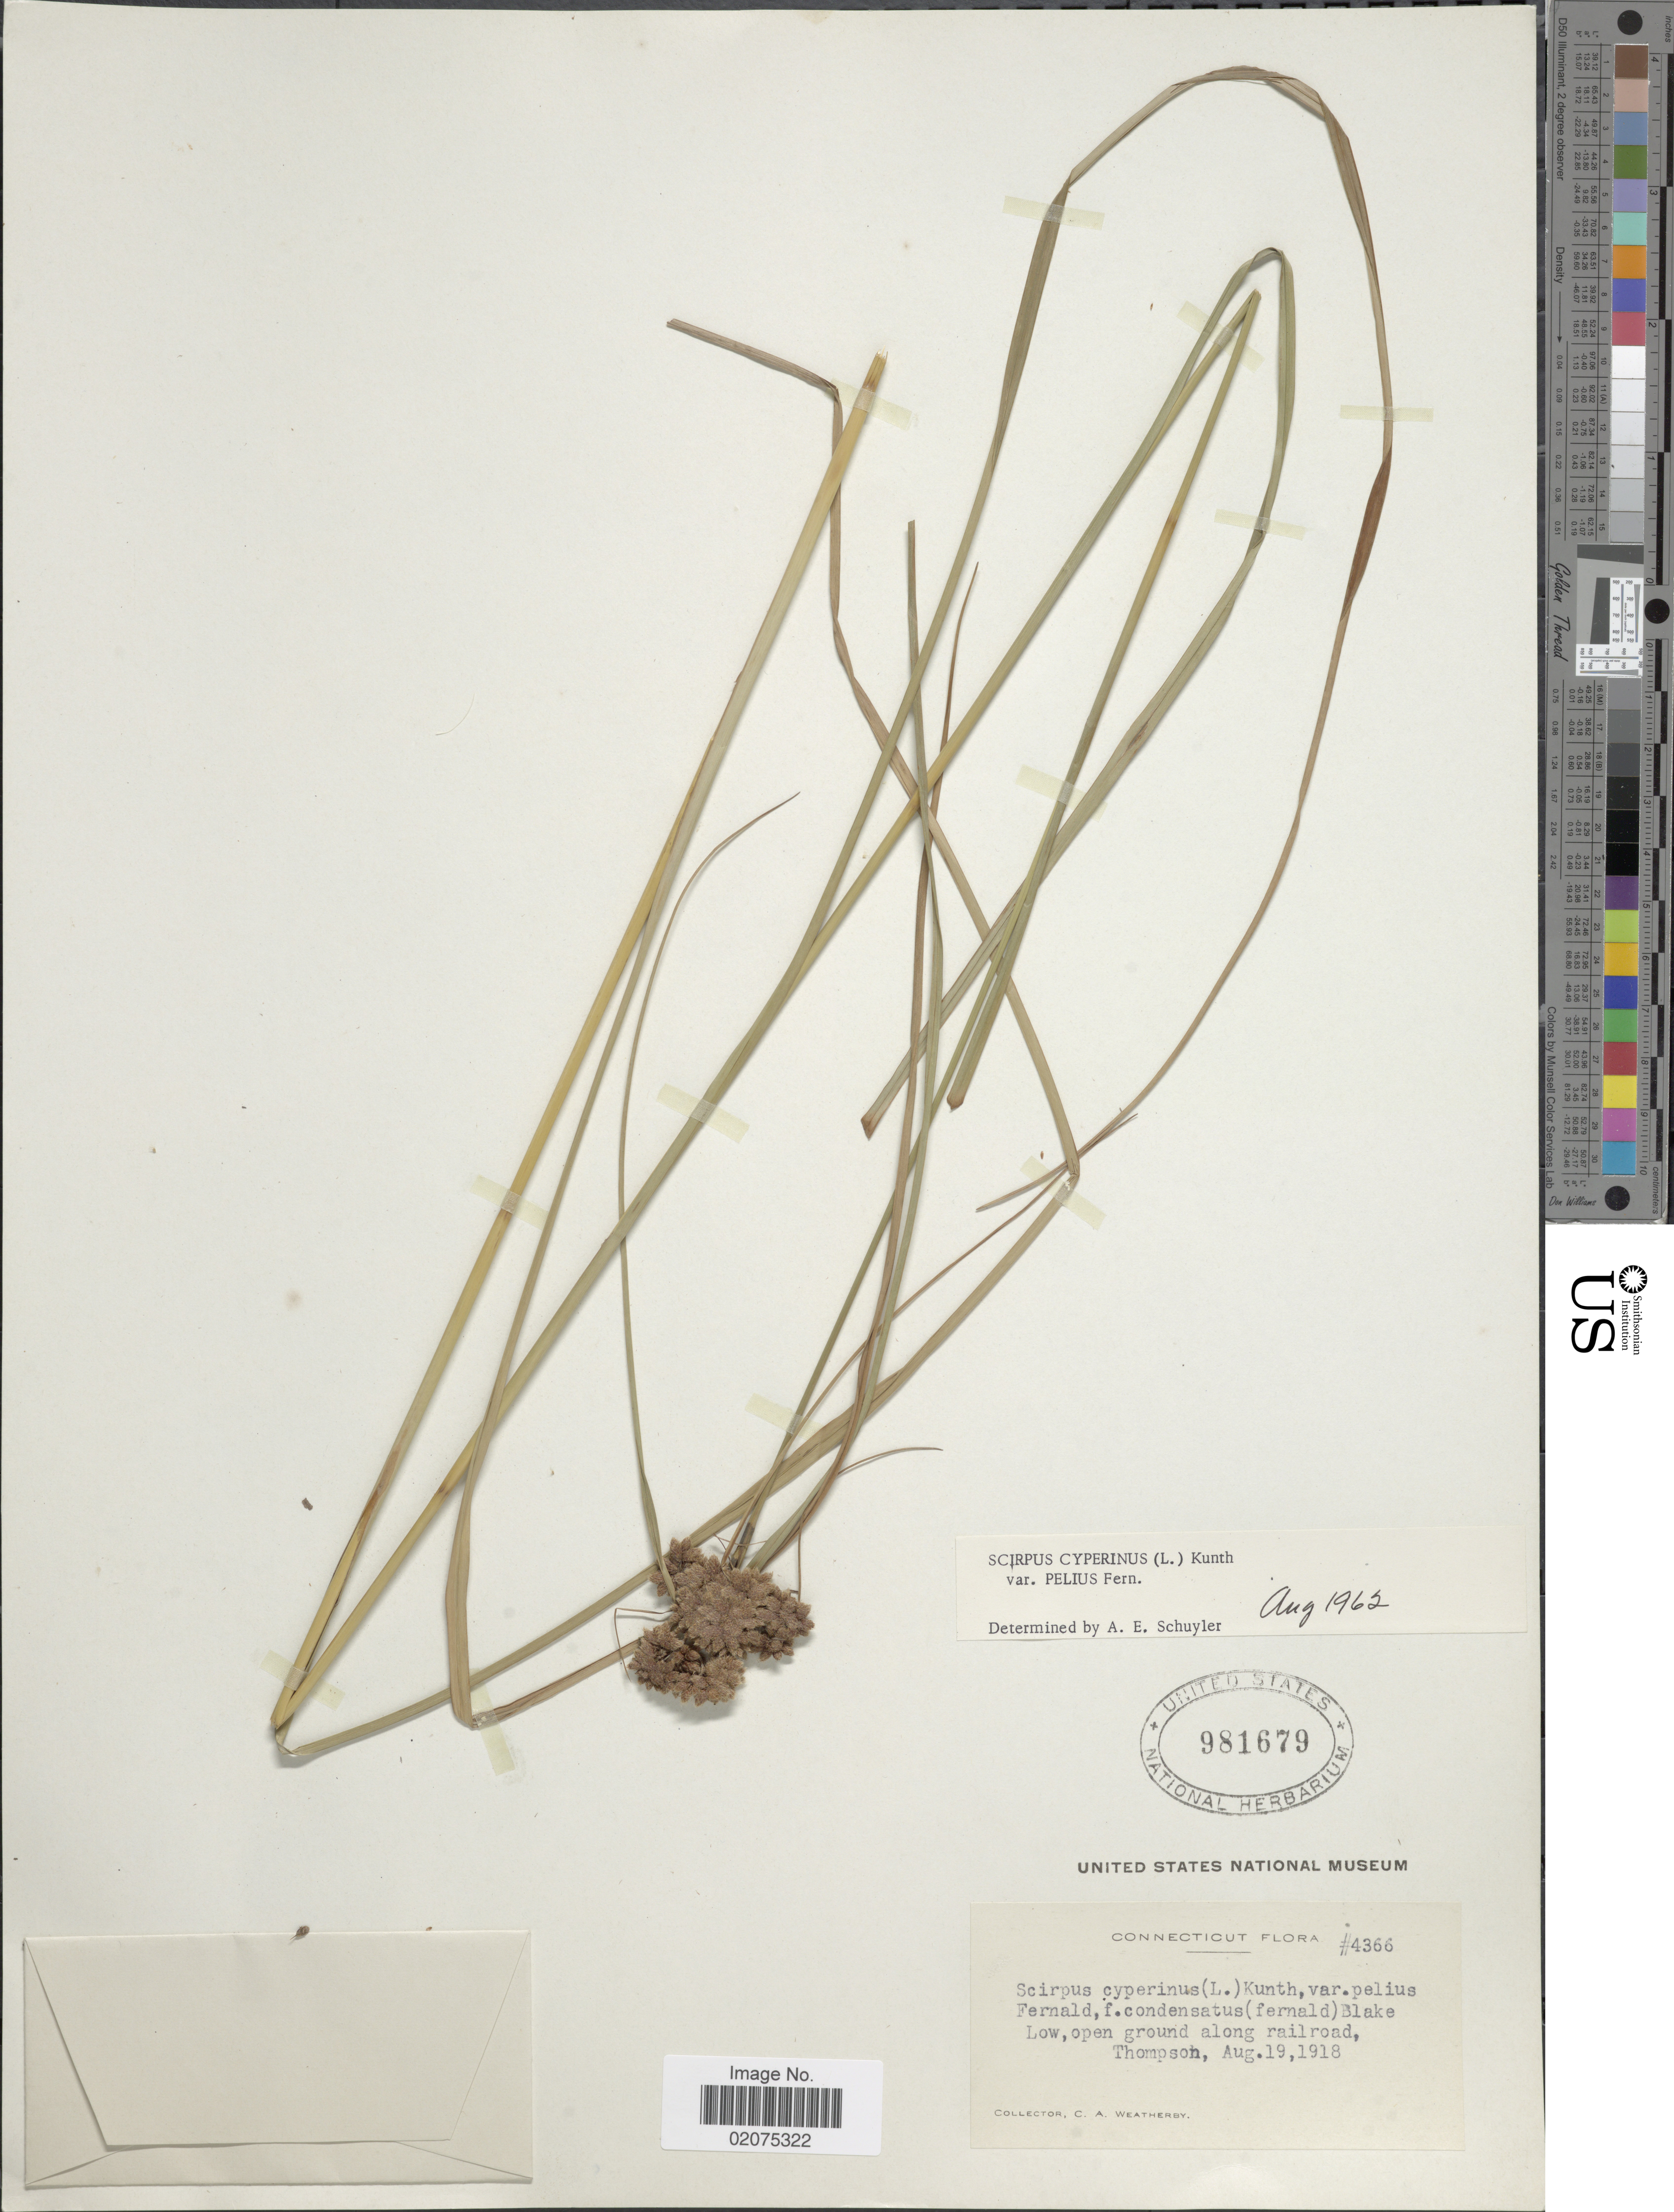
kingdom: Plantae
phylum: Tracheophyta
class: Liliopsida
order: Poales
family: Cyperaceae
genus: Scirpus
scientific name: Scirpus cyperinus var. pelius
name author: Fernald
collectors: C. A. Weatherby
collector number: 4366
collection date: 1918-08-19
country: United States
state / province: Connecticut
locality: Thompson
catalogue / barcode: US 981679